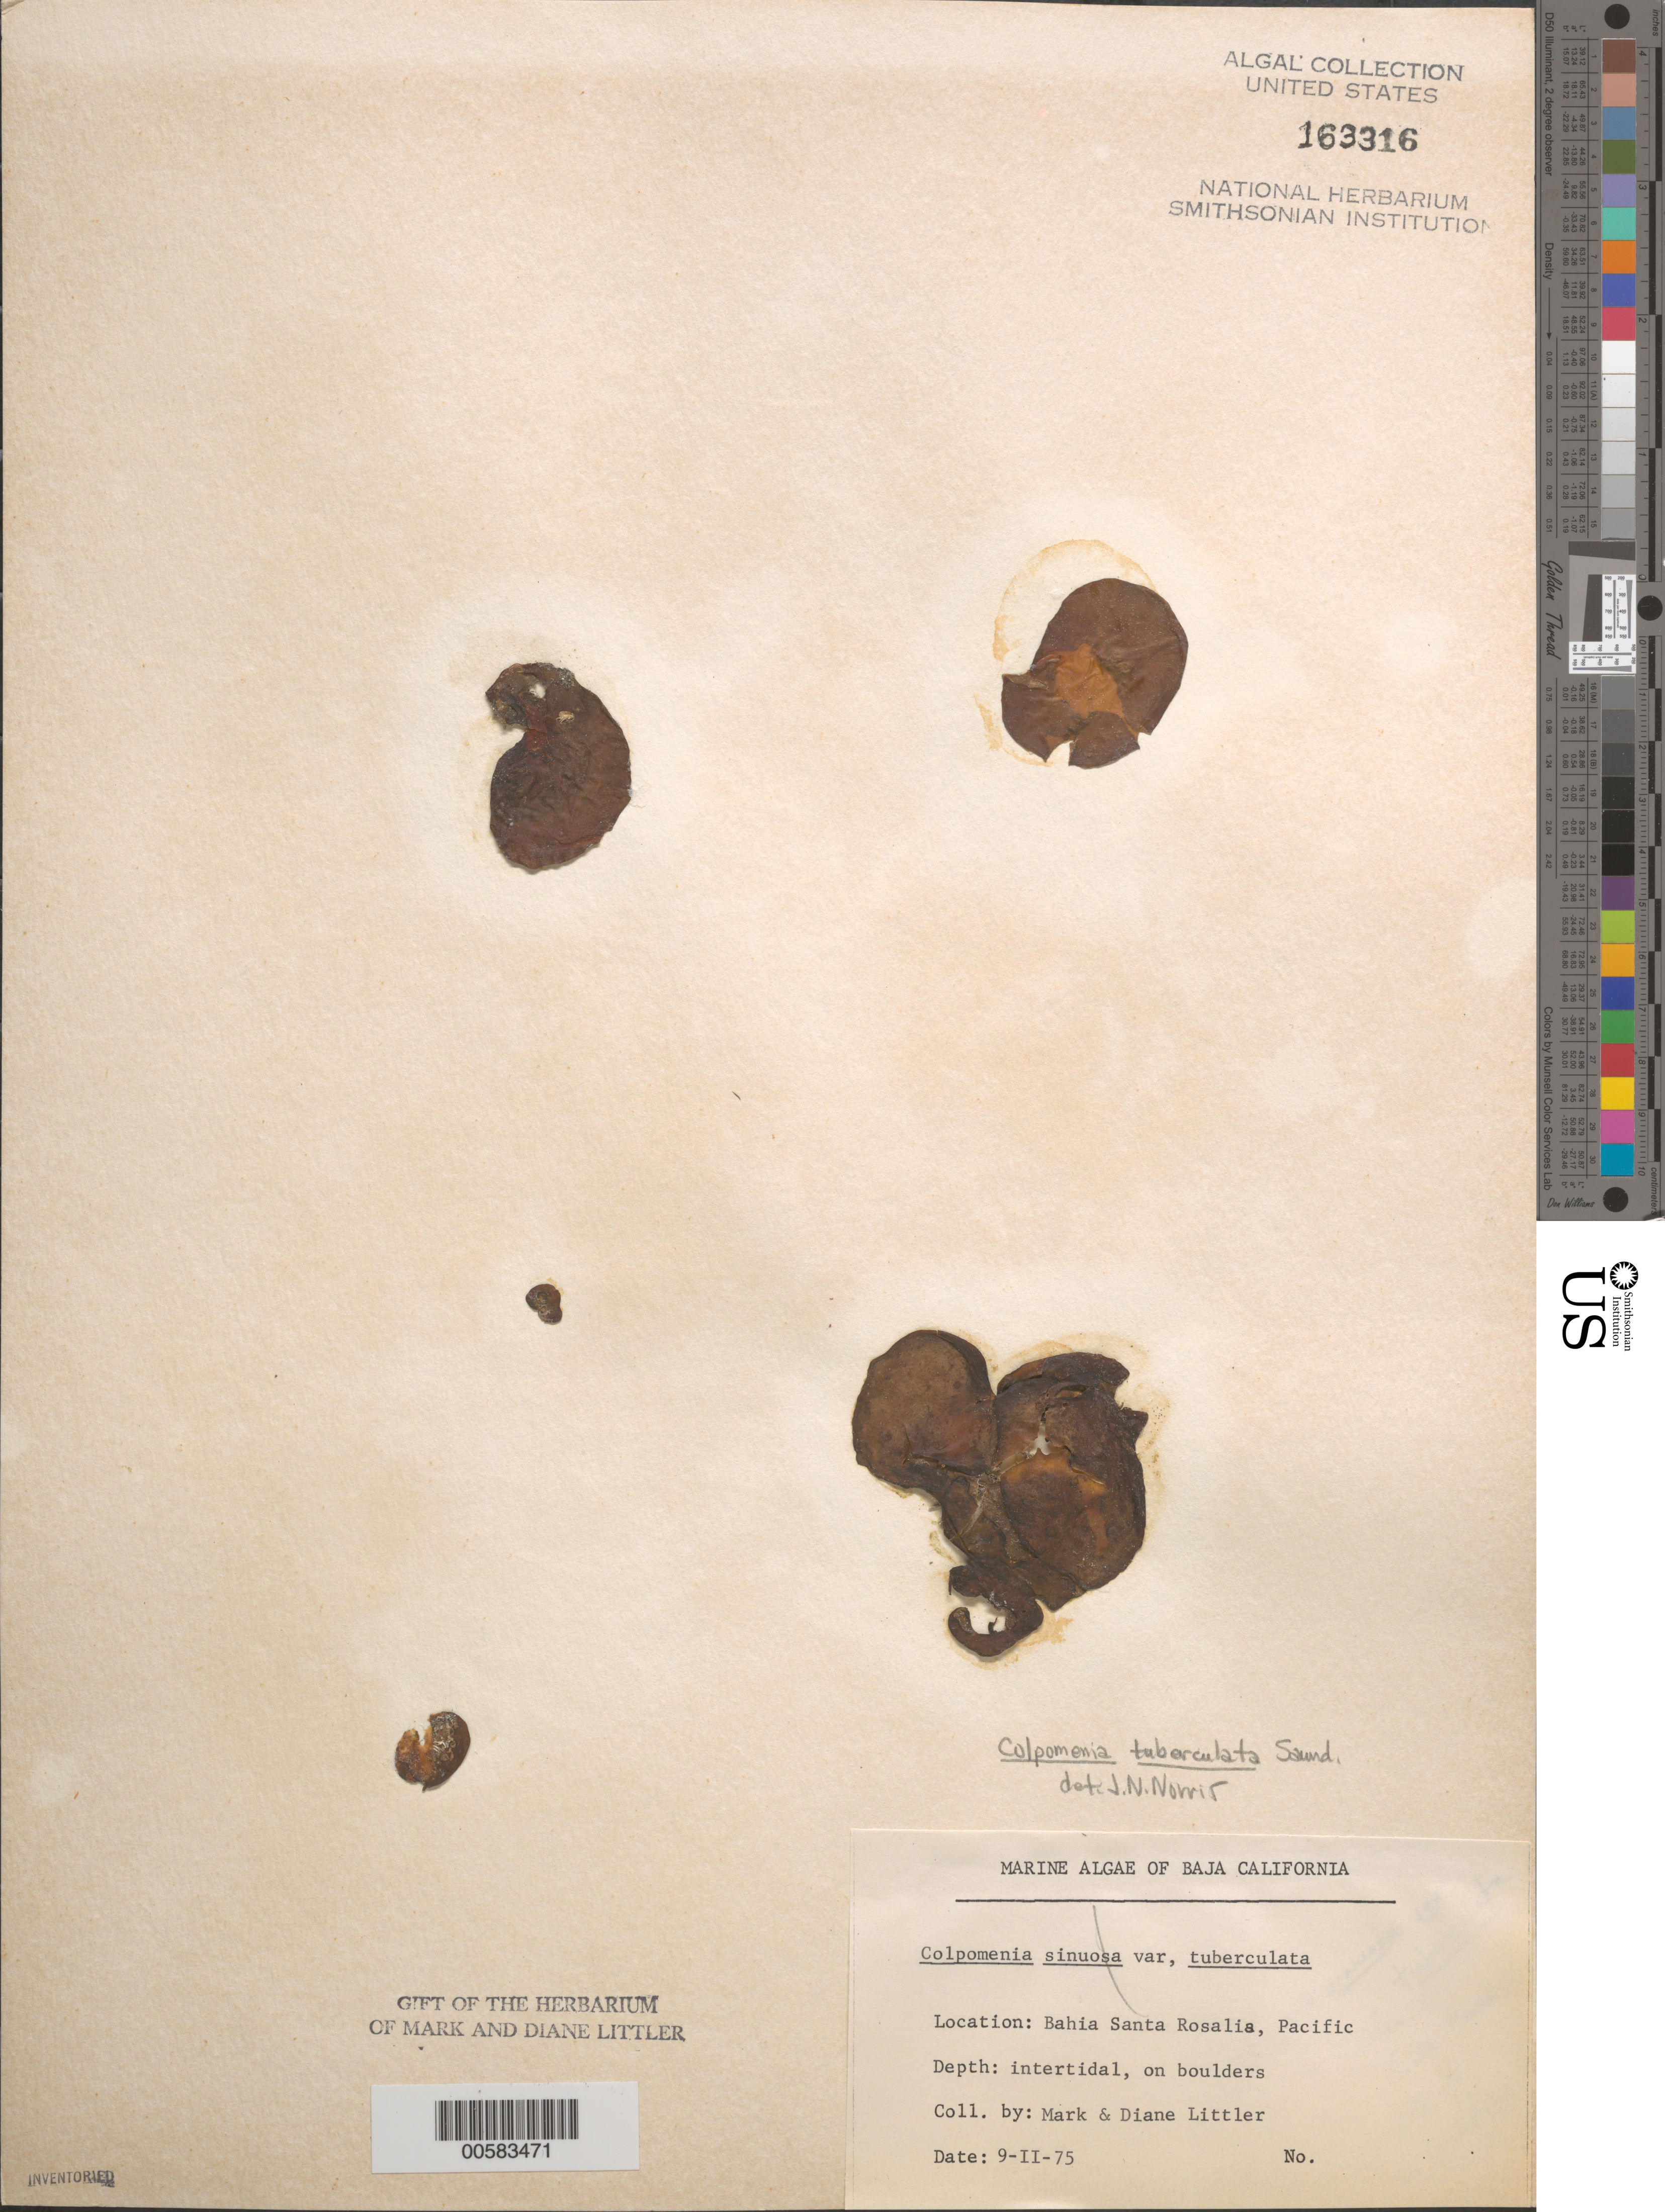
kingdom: Chromista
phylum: Ochrophyta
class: Phaeophyceae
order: Scytosiphonales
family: Scytosiphonaceae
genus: Colpomenia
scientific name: Colpomenia tuberculata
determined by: Norris, James N.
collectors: M. M. Littler & D. S. Littler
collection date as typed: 09 Feb 1975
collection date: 1975-02-09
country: Mexico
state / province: Baja California Sur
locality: Bahia Santa Rosalia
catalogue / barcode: US 163316